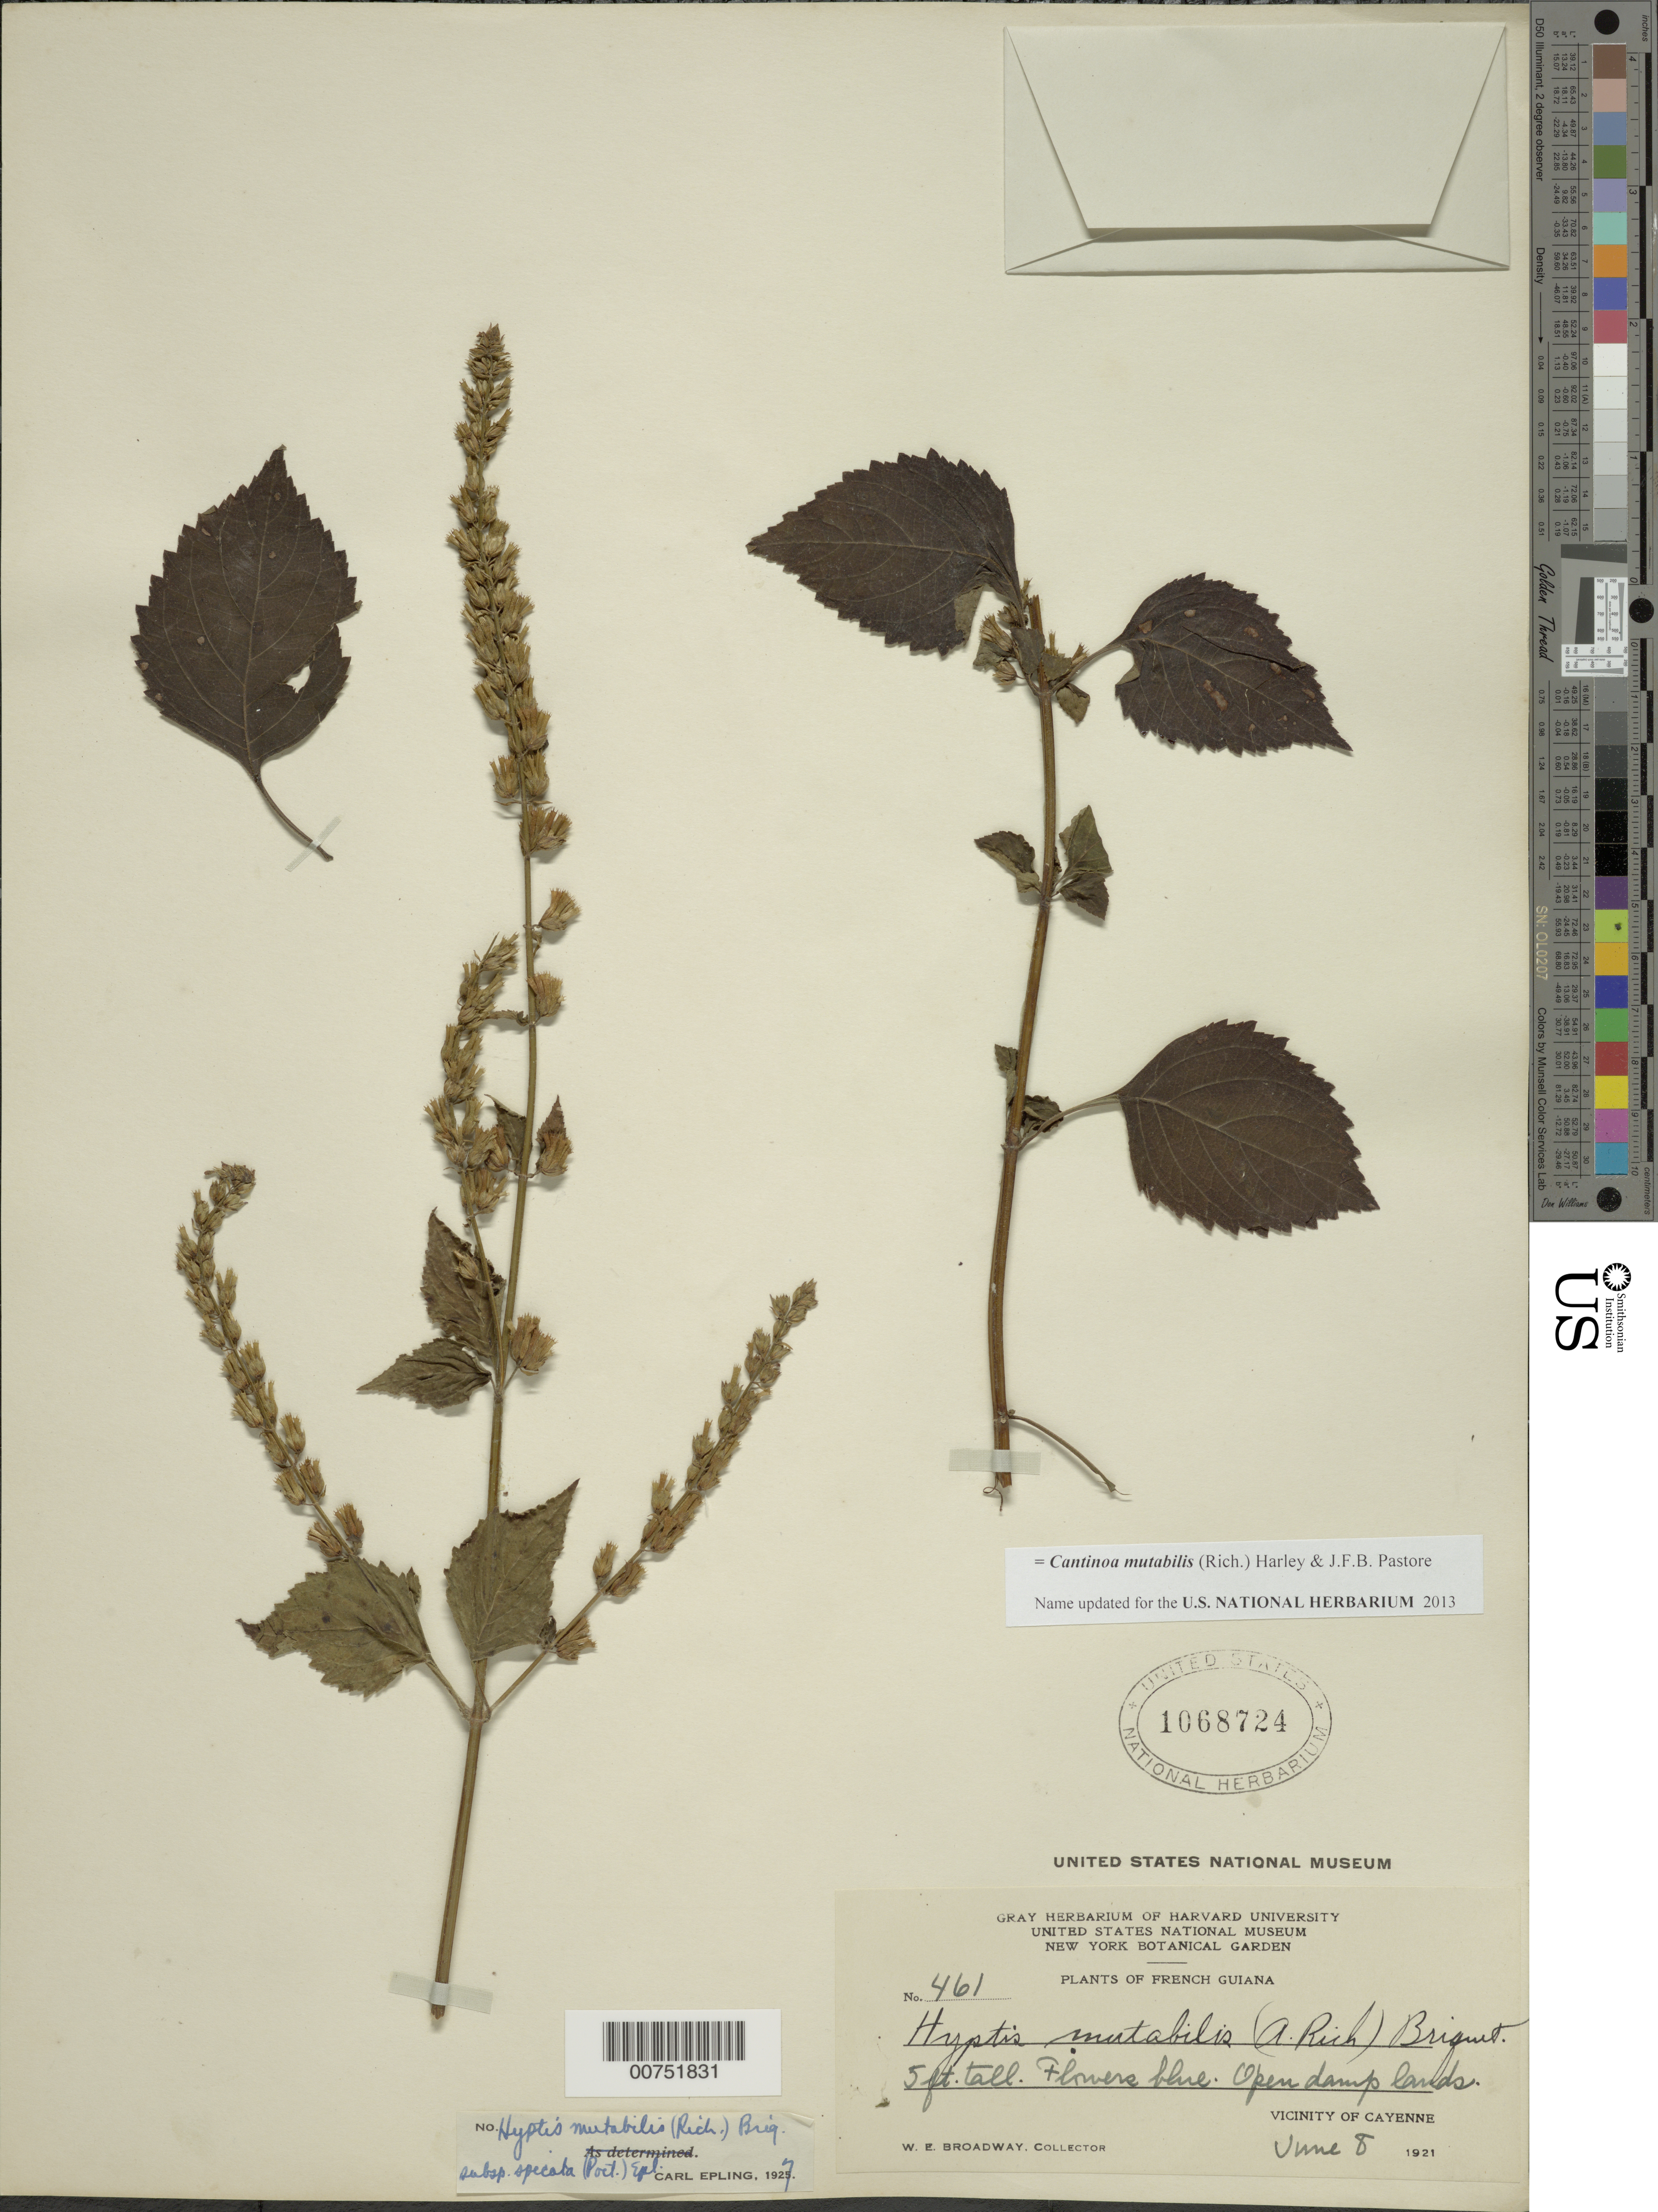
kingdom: Plantae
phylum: Tracheophyta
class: Magnoliopsida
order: Lamiales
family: Lamiaceae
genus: Hyptis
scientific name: Hyptis mutabilis var. spicata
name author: (Poit.) Briq.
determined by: Epling, C. C.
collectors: W. E. Broadway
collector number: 461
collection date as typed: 8-Jun-21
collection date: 1921-06-08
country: French Guiana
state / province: Cayenne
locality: Cayenne, vic.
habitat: Open damp lands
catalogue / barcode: US 1068724